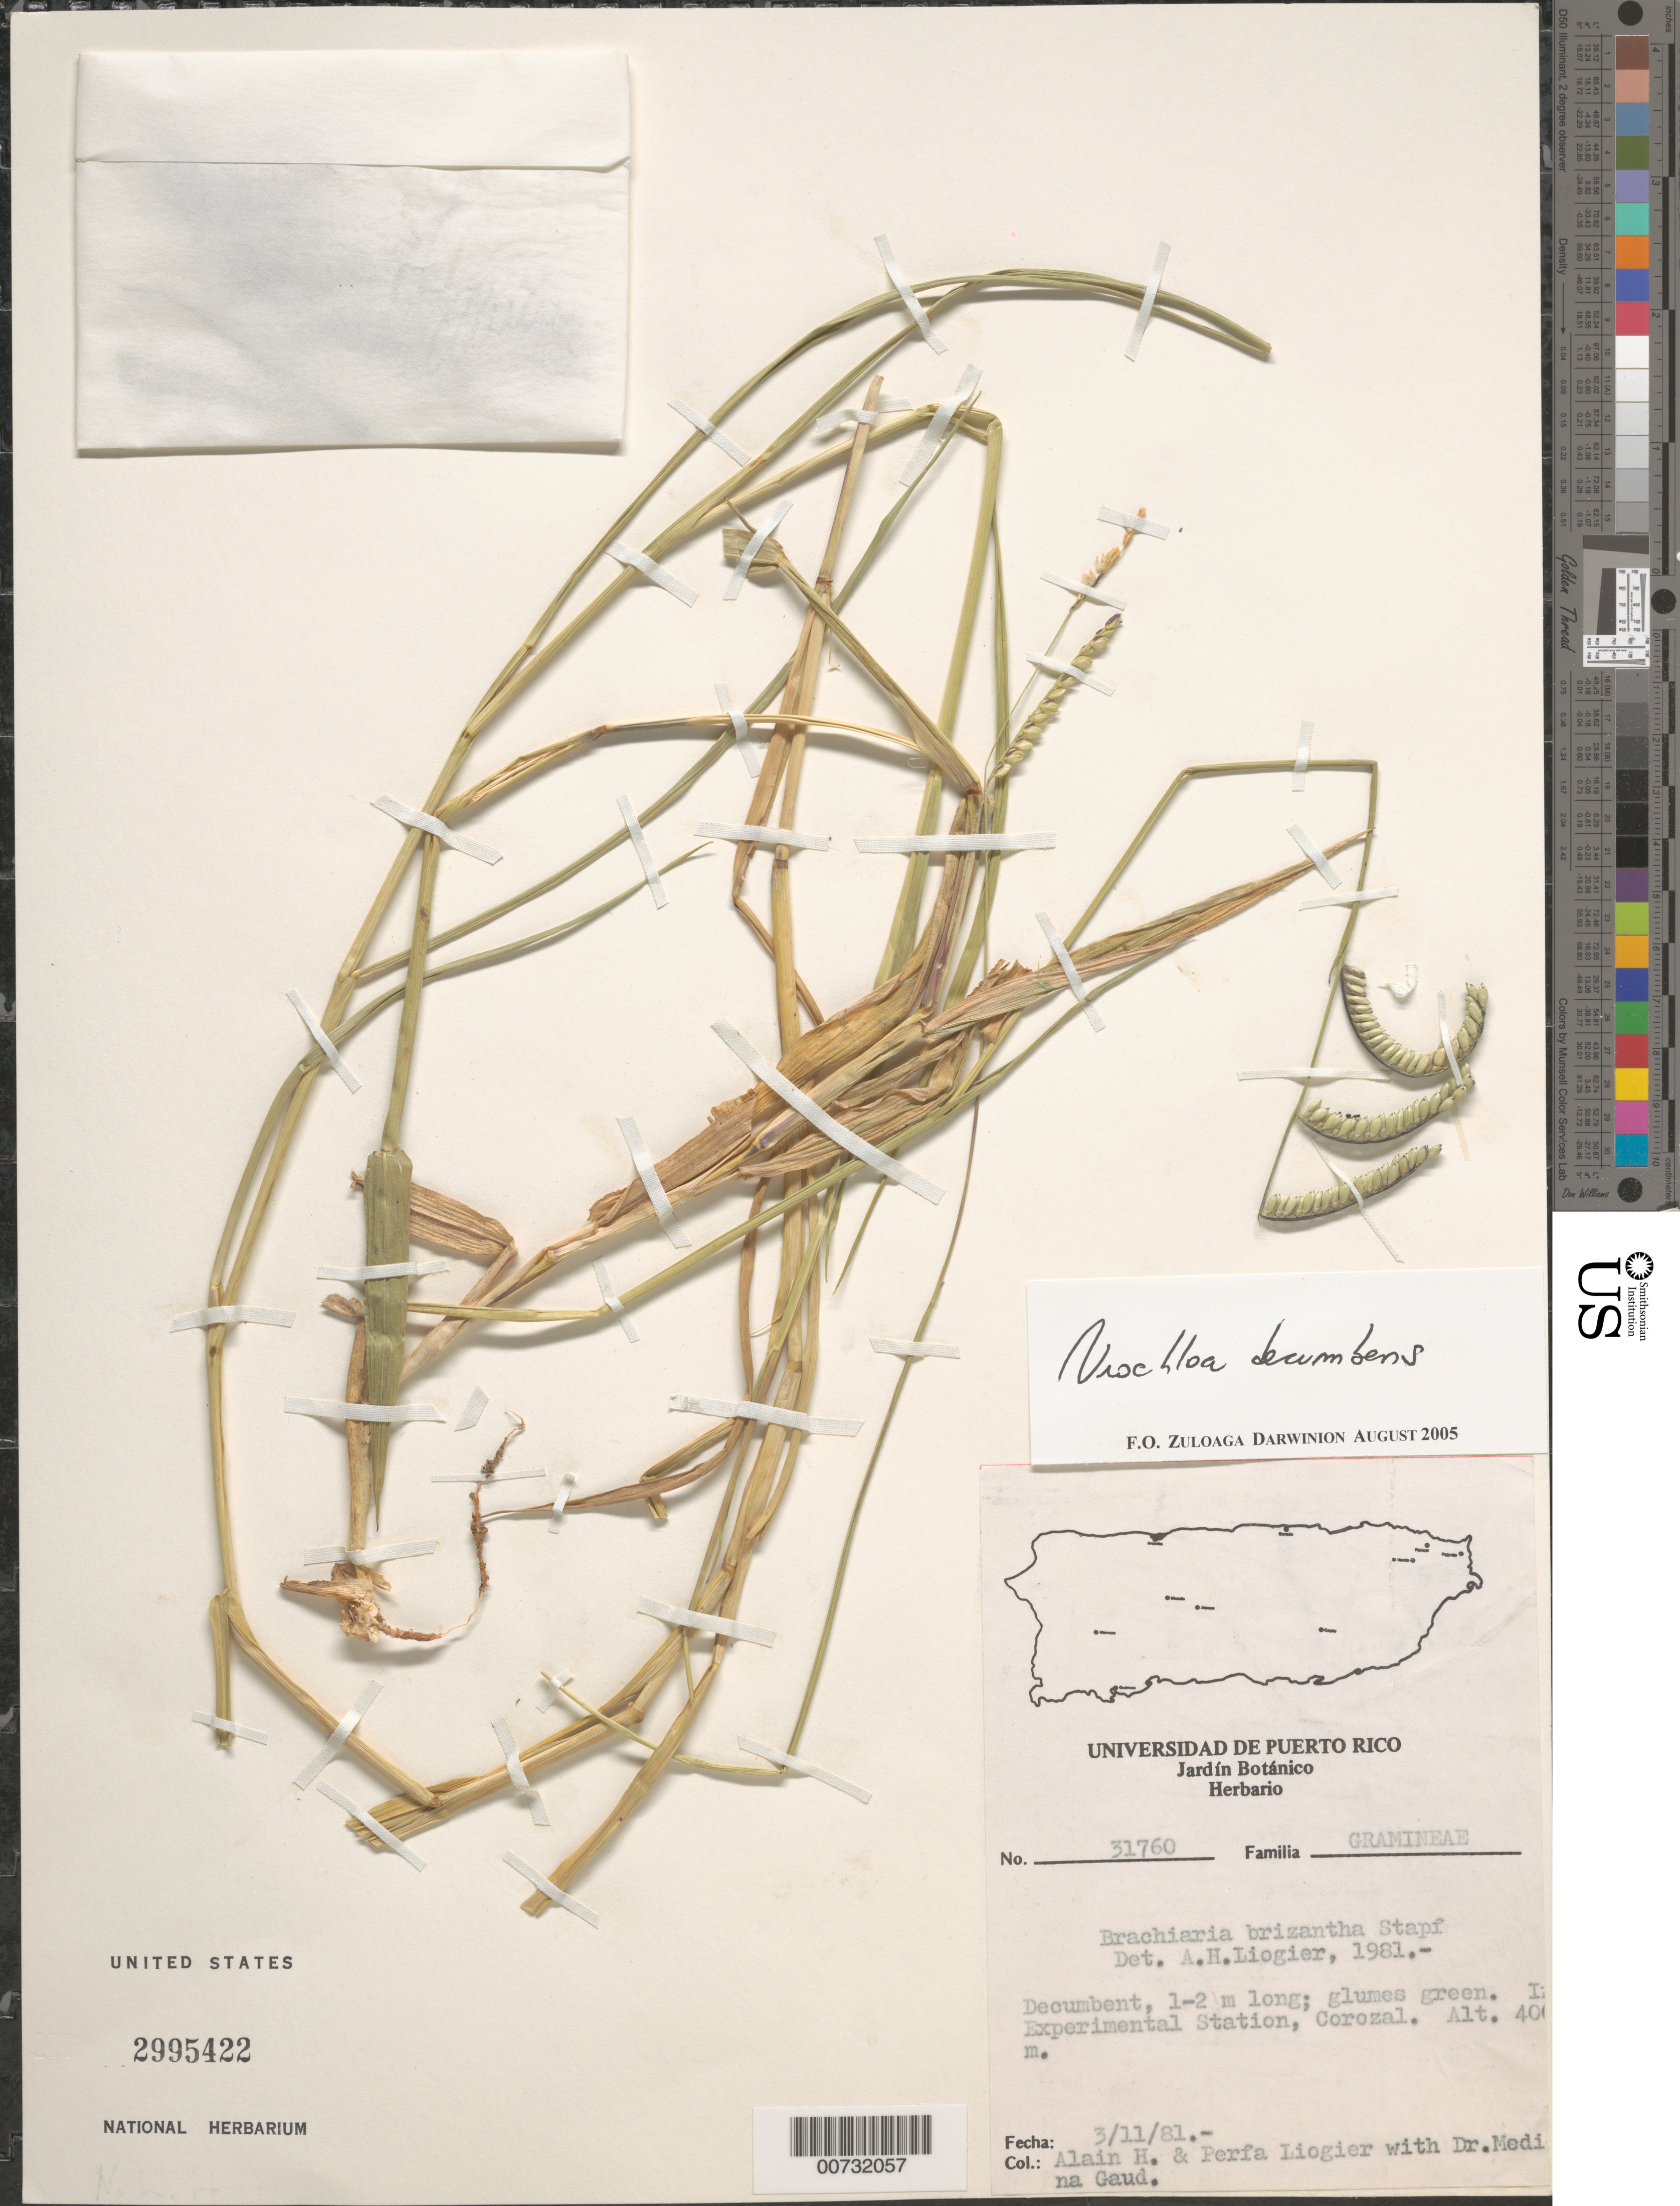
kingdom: Plantae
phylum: Tracheophyta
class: Liliopsida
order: Poales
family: Poaceae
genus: Urochloa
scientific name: Urochloa brizantha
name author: (Hochst. ex A. Rich.) R.D. Webster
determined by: Liogier, Alain H.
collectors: A. H. Liogier, M. P. Liogier & M. Gaud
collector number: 31760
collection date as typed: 11 Mar 1981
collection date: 1981-03-11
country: Puerto Rico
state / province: Corozal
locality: Corozal, Exp. Station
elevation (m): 400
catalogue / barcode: US 2995422